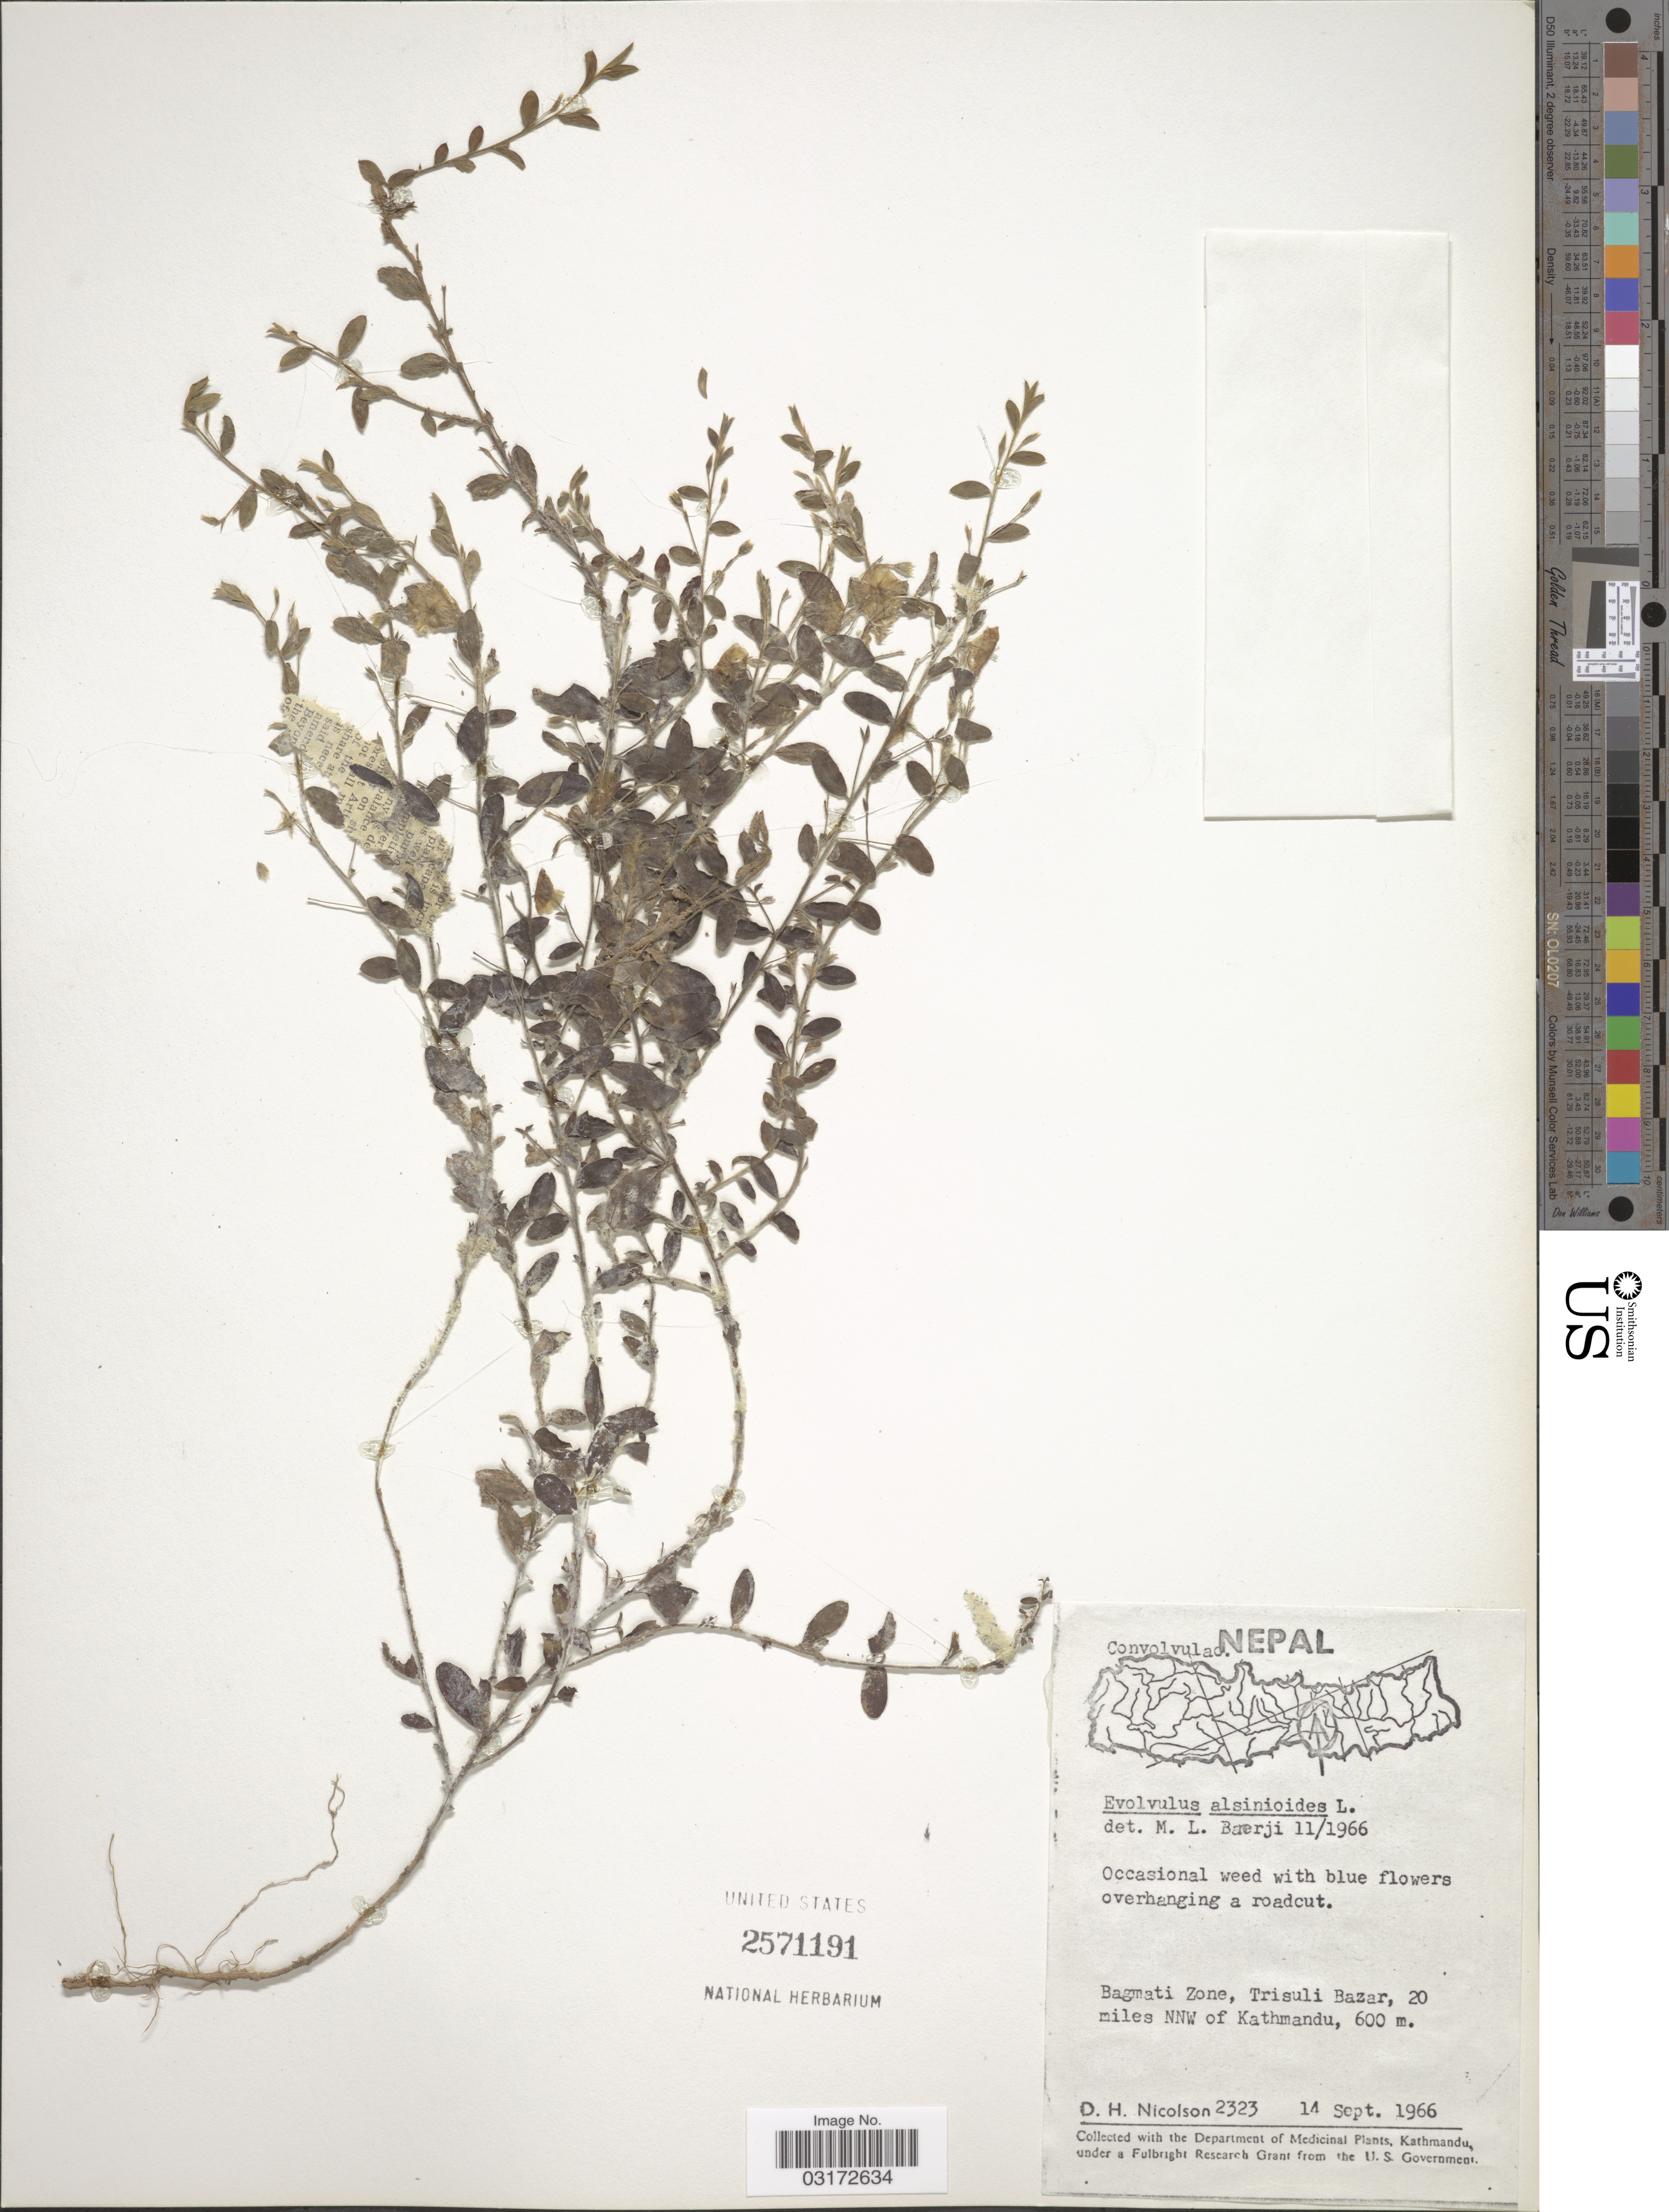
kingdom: Plantae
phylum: Tracheophyta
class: Magnoliopsida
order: Solanales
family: Convolvulaceae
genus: Evolvulus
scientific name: Evolvulus alsinoides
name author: (L.) L.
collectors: D. H. Nicolson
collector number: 2323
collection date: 1966-09-14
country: Nepal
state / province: Bagmati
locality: Bagmati Zone, Trisuli Bazar, 20 miles NNW of Kathmandu.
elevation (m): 600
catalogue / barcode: US 2571191